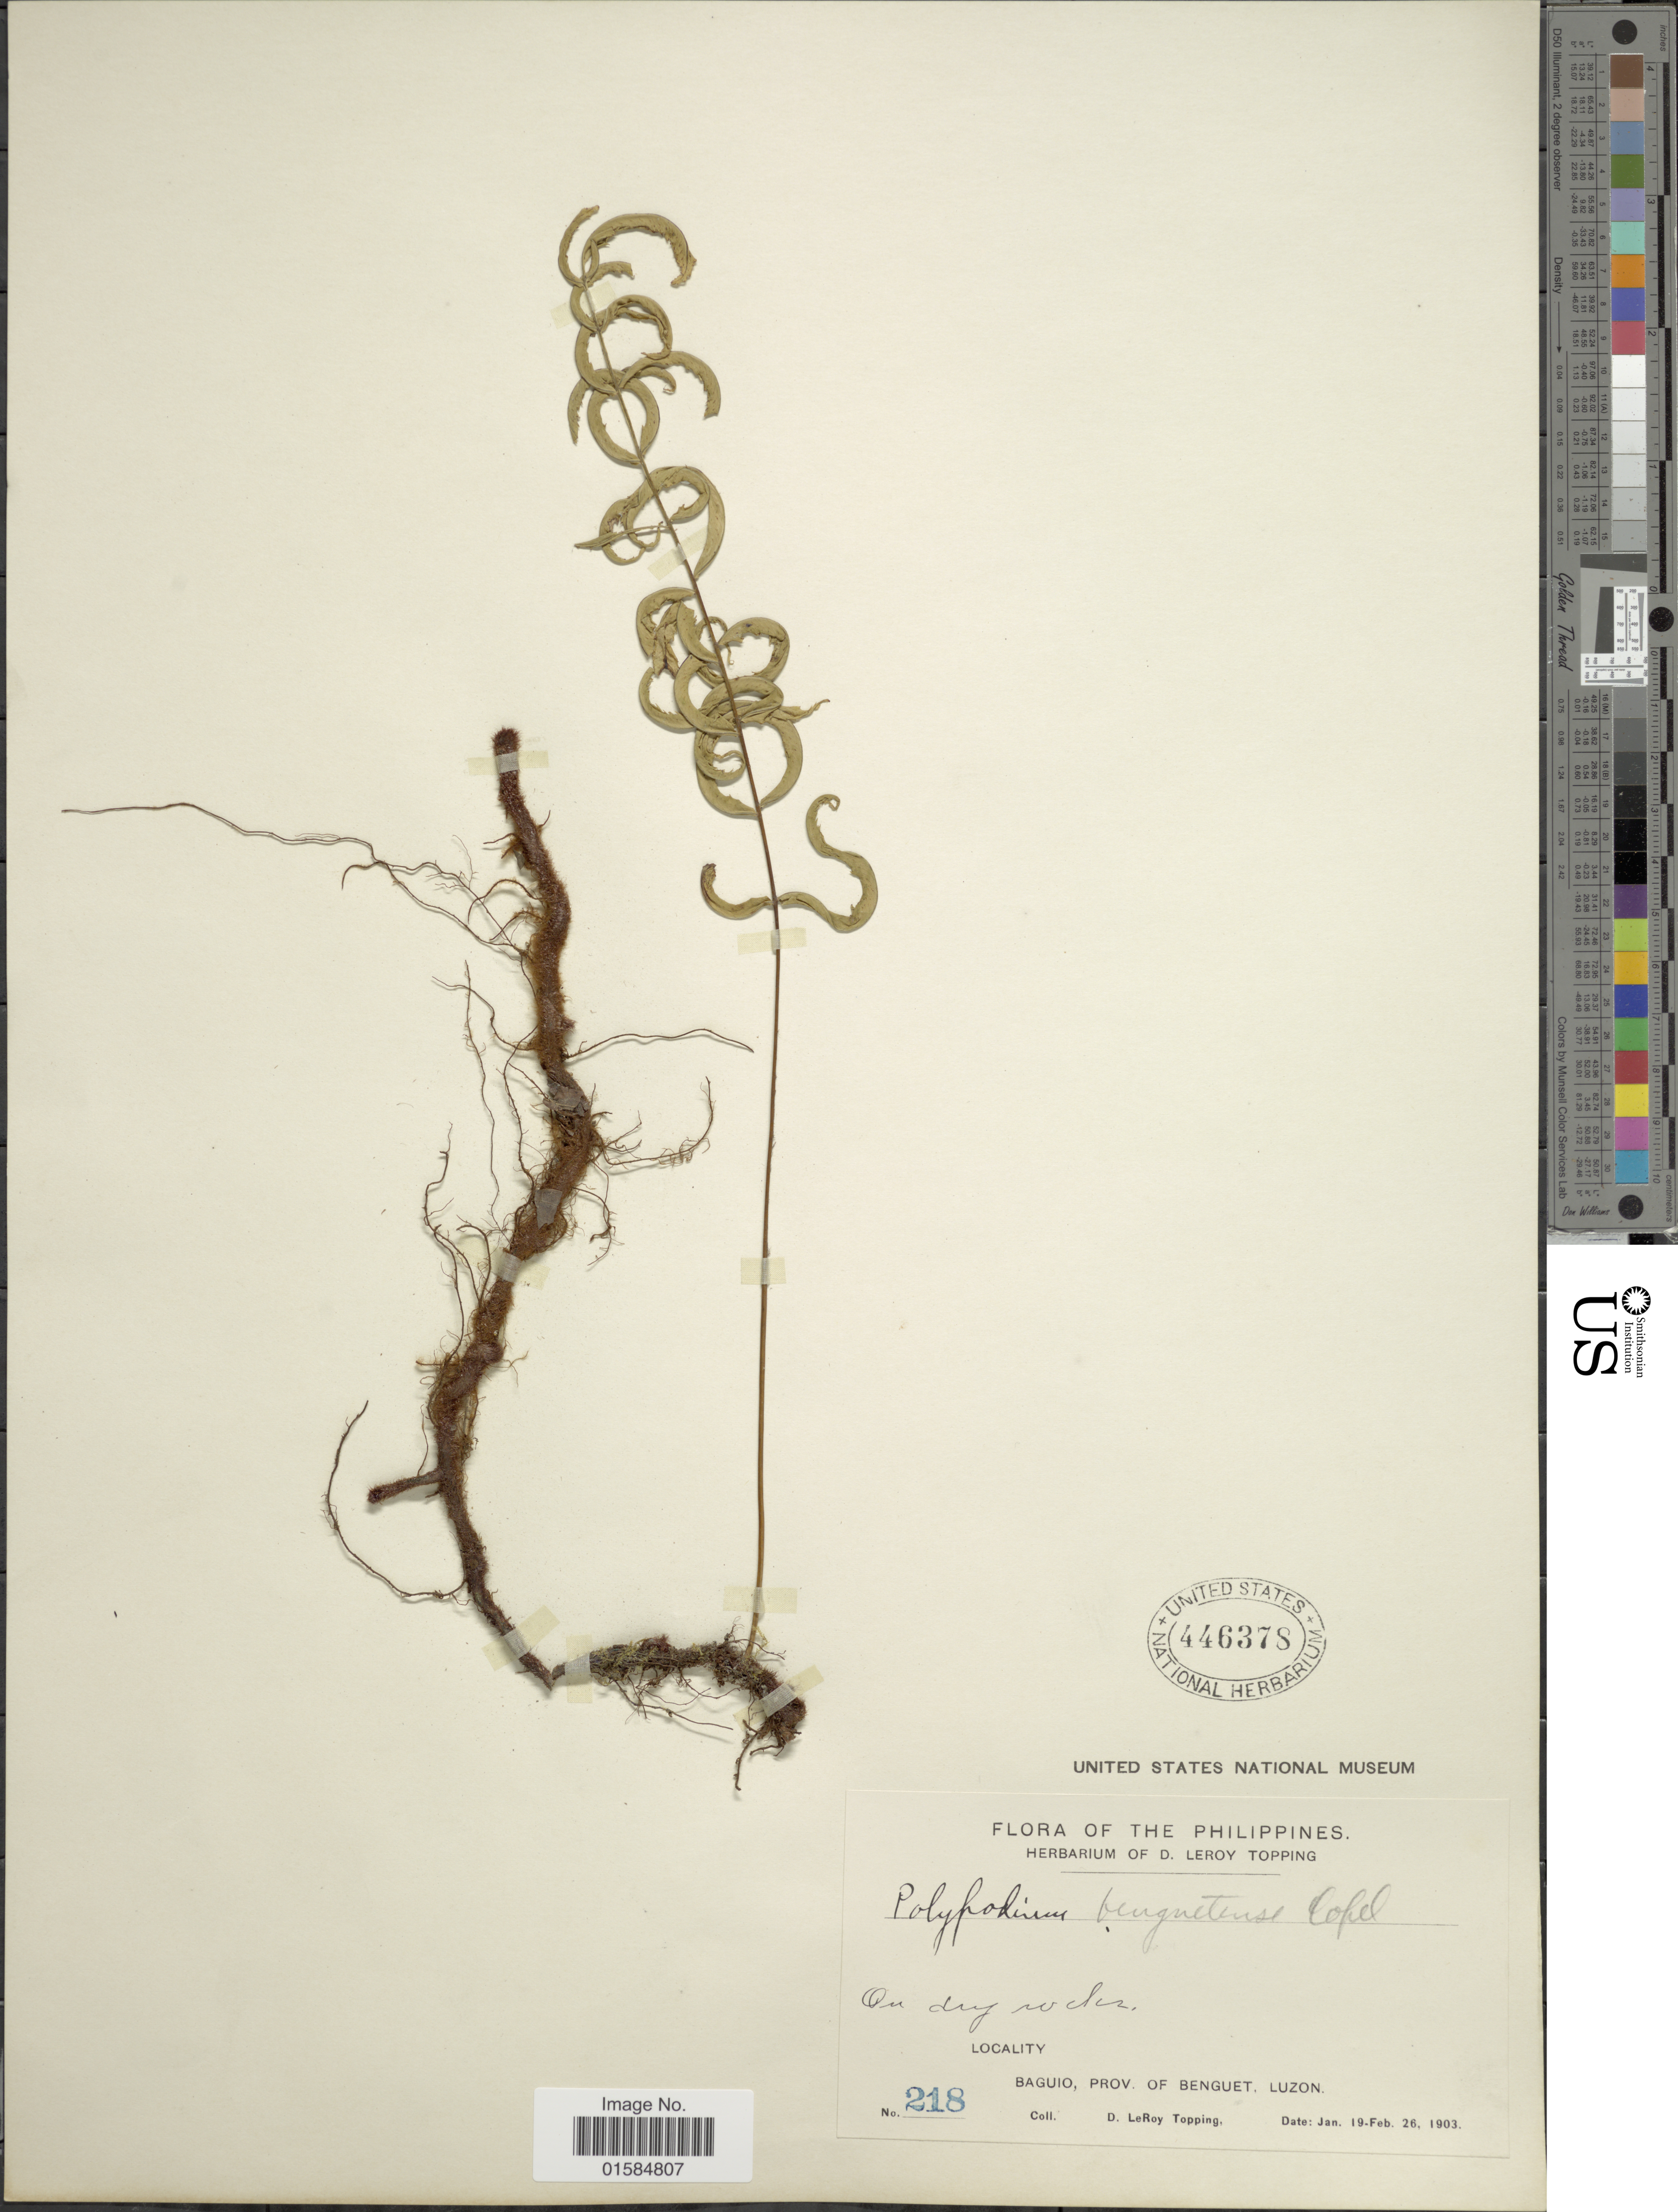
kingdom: Plantae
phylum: Tracheophyta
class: Polypodiopsida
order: Polypodiales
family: Polypodiaceae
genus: Goniophlebium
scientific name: Goniophlebium benguetense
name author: (Copel.) Copel.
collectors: D. L. Topping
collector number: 218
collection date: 1903-01-19/1903-02-26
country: Philippines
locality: Baguio, prov. of Benguet, Luzon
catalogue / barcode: US 446378